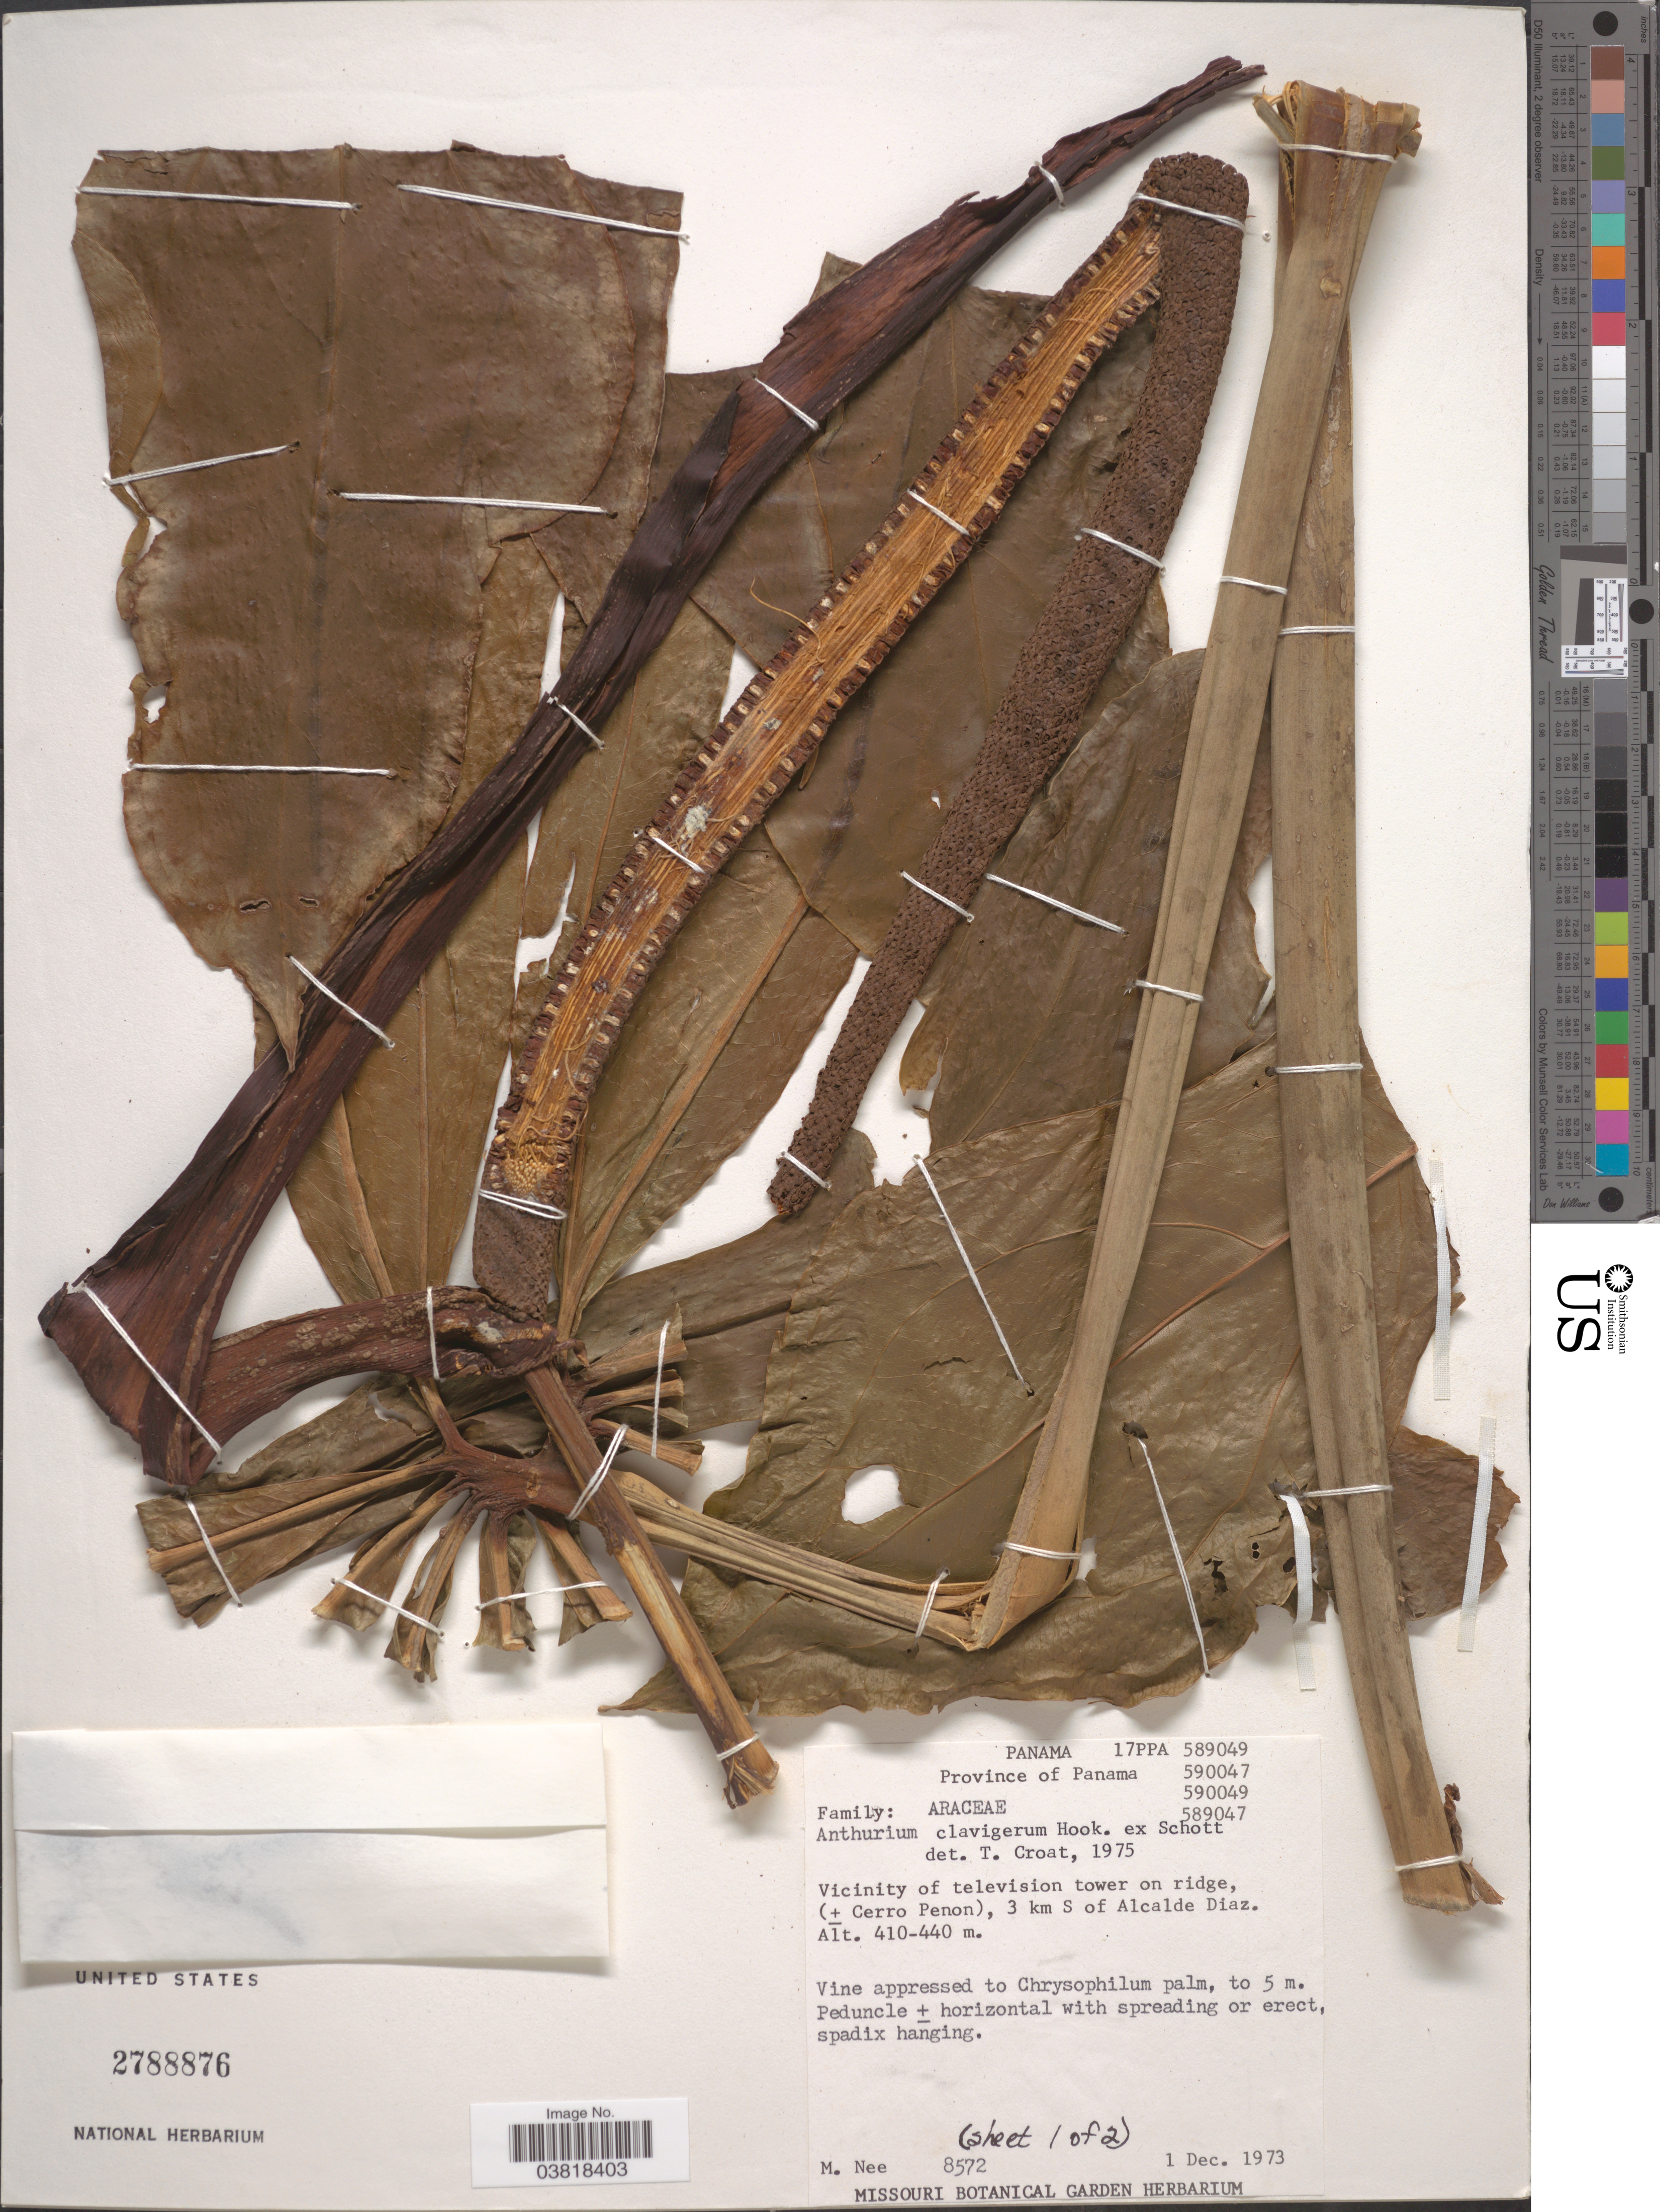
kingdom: Plantae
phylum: Tracheophyta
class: Liliopsida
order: Alismatales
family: Araceae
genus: Anthurium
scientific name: Anthurium clavigerum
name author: Poepp. & Endl.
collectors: M. Nee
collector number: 8572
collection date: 1973-12-01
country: Panama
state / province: Panamá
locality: Vicinity of television tower on ridge, (± Cerro Penon), 3 km S of Alcalde Diaz.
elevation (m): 410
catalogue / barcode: US 2788876